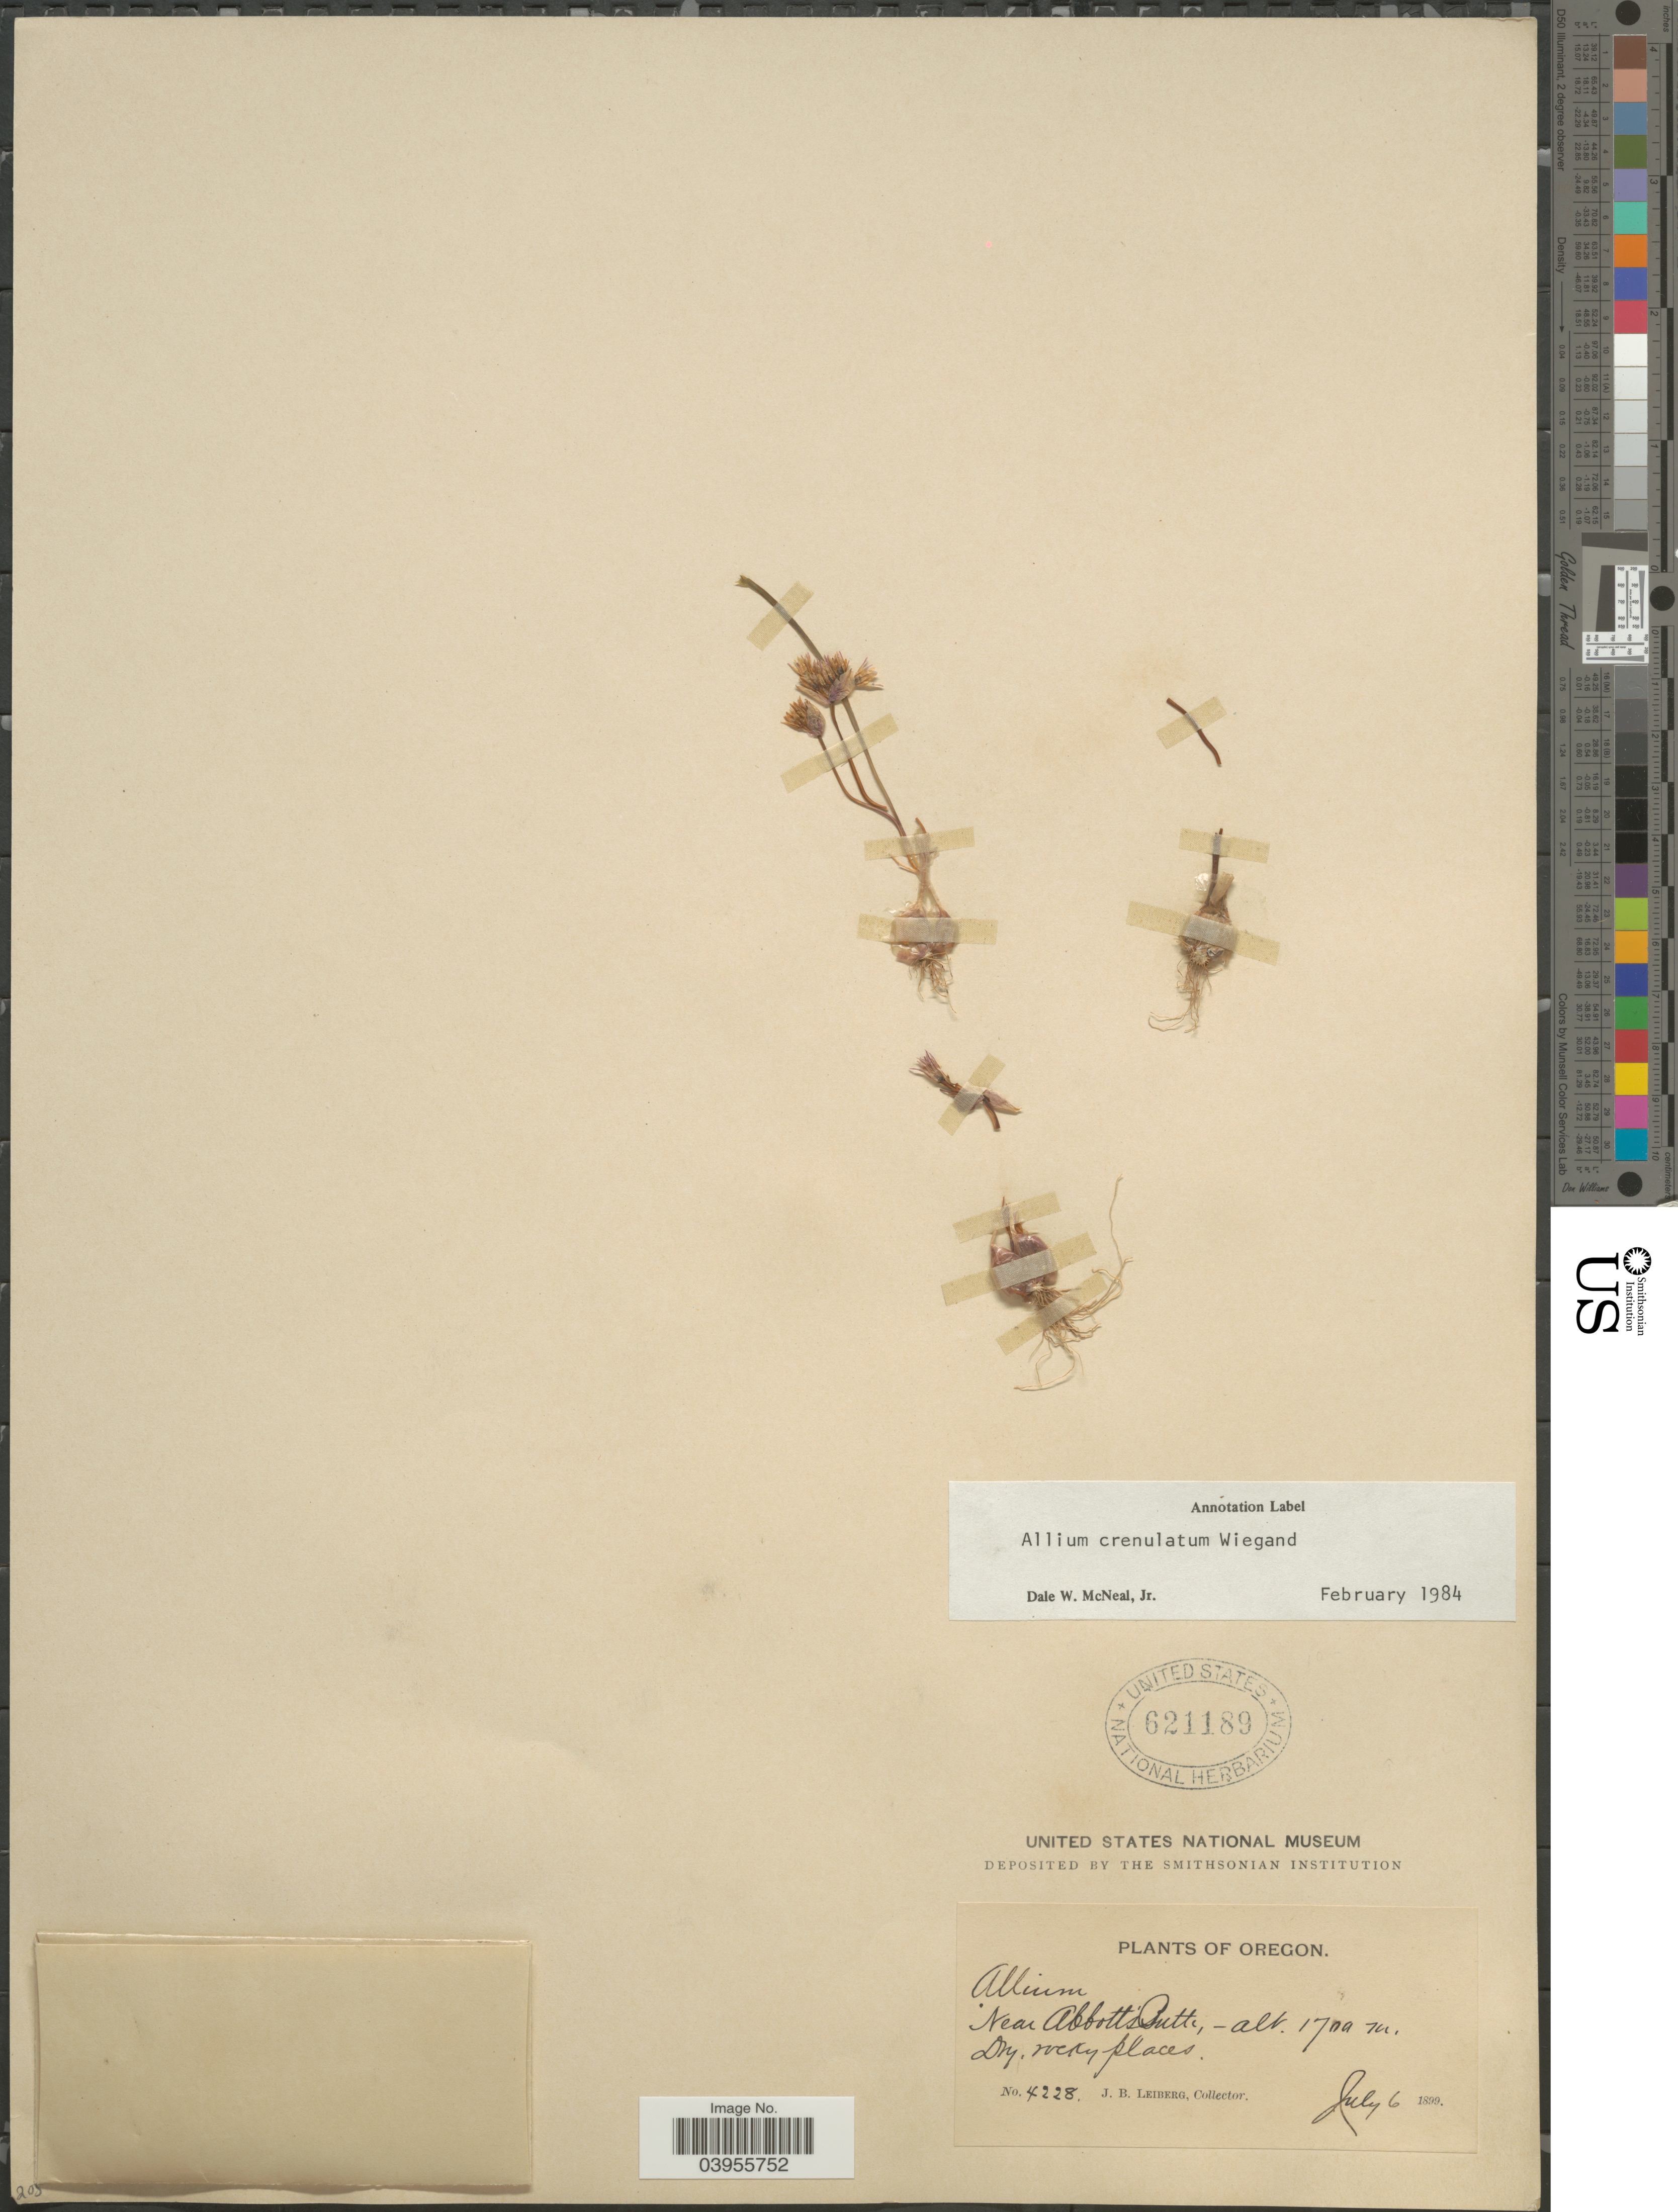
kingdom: Plantae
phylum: Tracheophyta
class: Liliopsida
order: Asparagales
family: Amaryllidaceae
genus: Allium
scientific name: Allium crenulatum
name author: Wiegand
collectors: J. B. Leiberg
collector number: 4228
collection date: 1899-07-06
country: United States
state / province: Oregon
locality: Near Abbott's Butte.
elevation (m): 1700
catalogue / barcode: US 621189